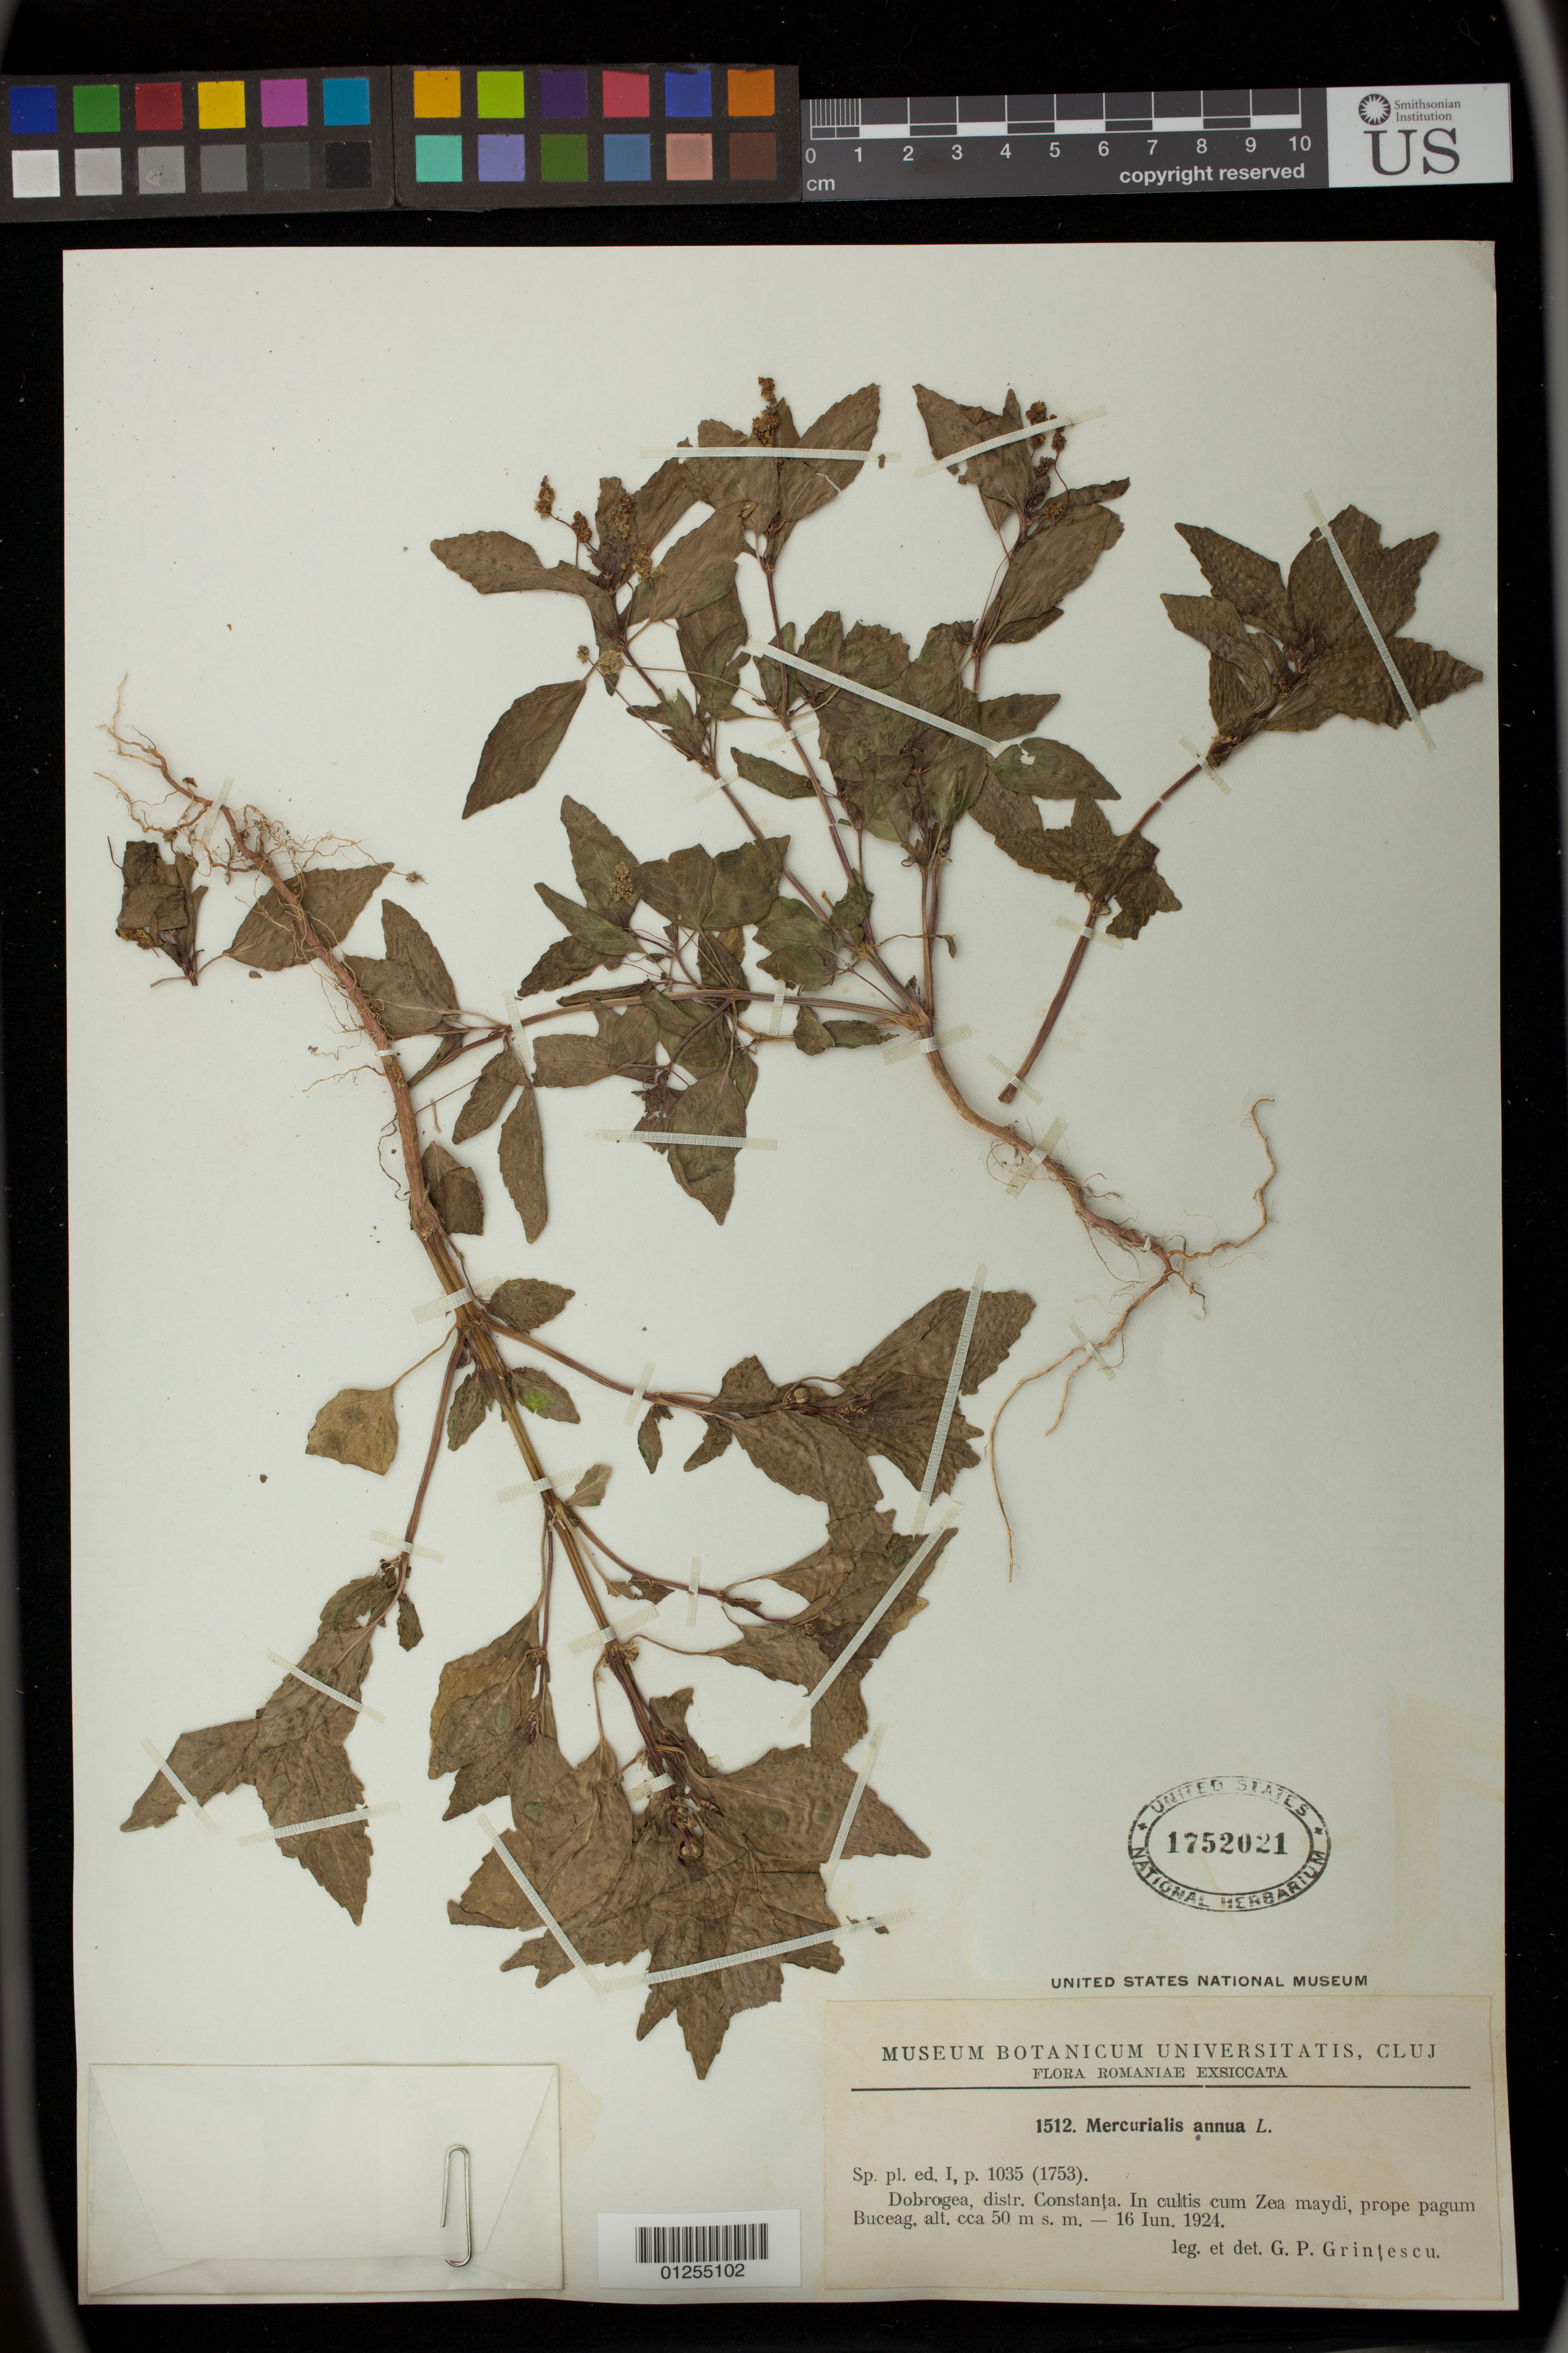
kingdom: Plantae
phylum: Tracheophyta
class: Magnoliopsida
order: Malpighiales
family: Euphorbiaceae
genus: Mercurialis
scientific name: Mercurialis annua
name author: L.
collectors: G. Grintescu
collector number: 1512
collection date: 1924-06-16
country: Romania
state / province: Constanta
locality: Dobrogea, distr. Constanta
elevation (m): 50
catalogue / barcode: US 1752021